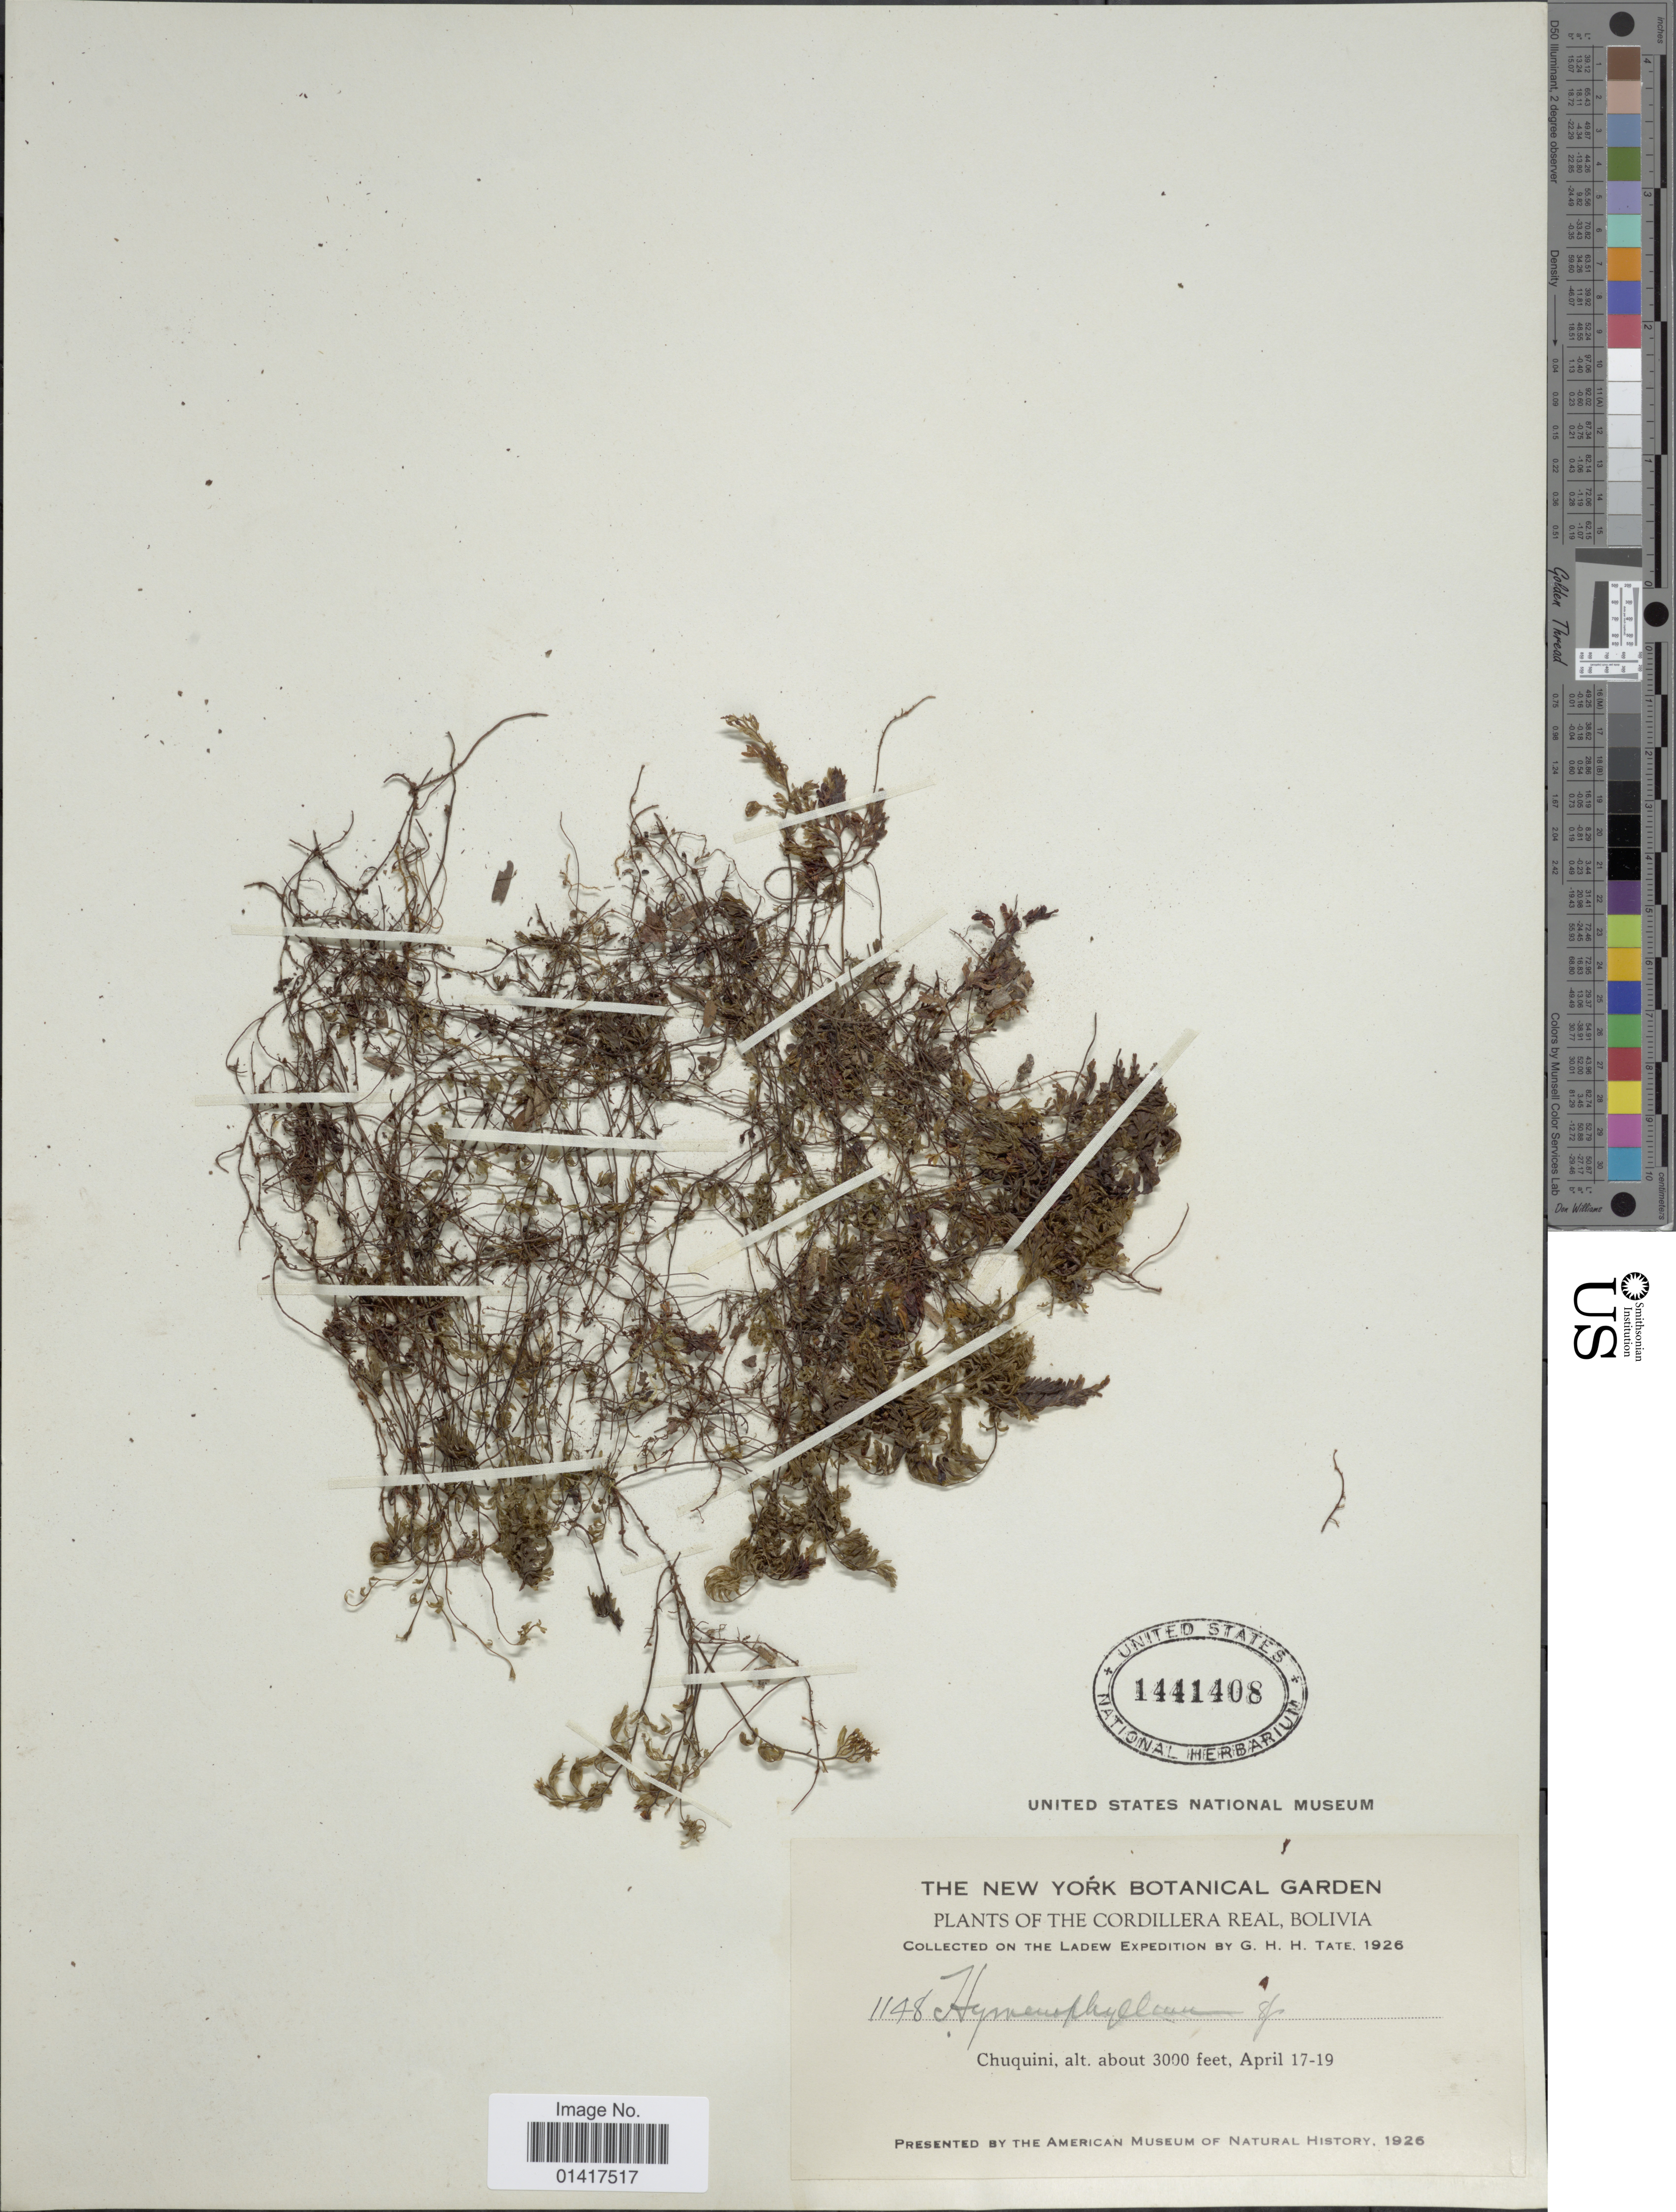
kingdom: Plantae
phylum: Tracheophyta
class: Polypodiopsida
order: Hymenophyllales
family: Hymenophyllaceae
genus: Hymenophyllum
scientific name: Hymenophyllum sp.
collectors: G. Tate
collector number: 1148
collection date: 1926-04-17/1926-04-19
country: Bolivia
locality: The Cordillera Real. Chuquini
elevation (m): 914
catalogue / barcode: US 1441408